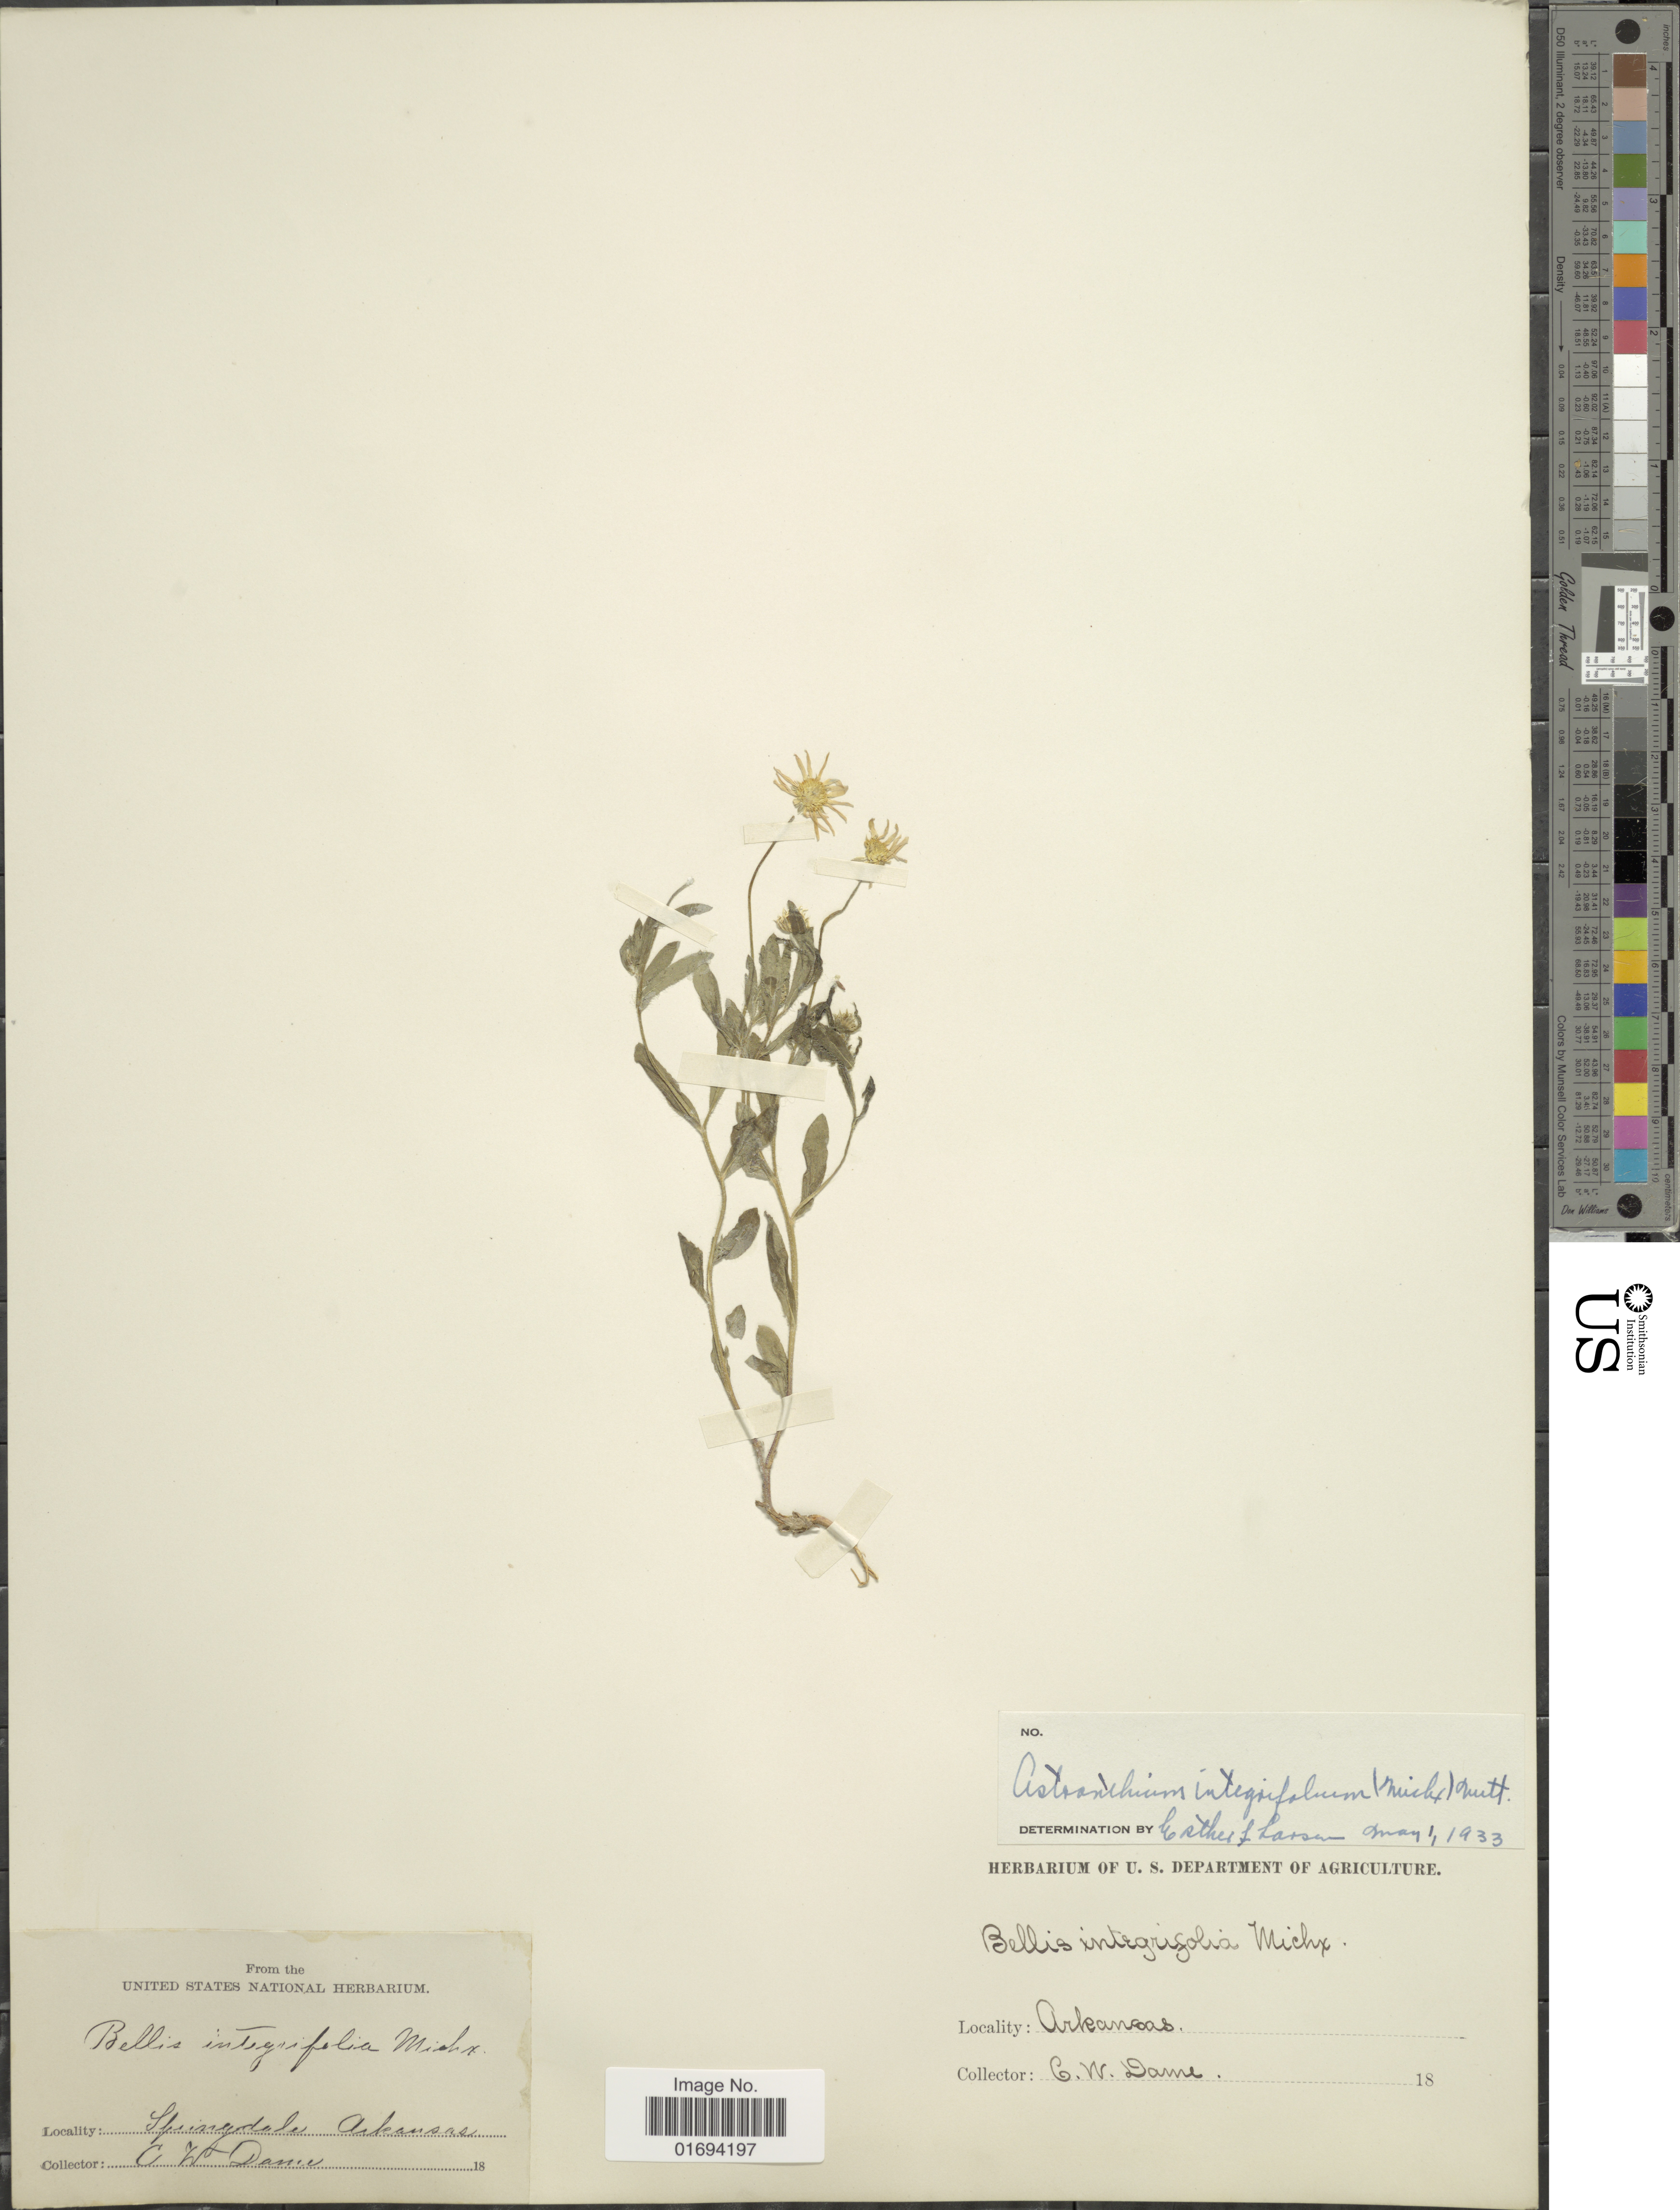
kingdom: Plantae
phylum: Tracheophyta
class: Magnoliopsida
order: Asterales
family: Asteraceae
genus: Astranthium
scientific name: Astranthium integrifolium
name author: (Michx.) Nutt.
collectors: G. Dame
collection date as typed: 18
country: United States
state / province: Arkansas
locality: Springdale, Arkansas